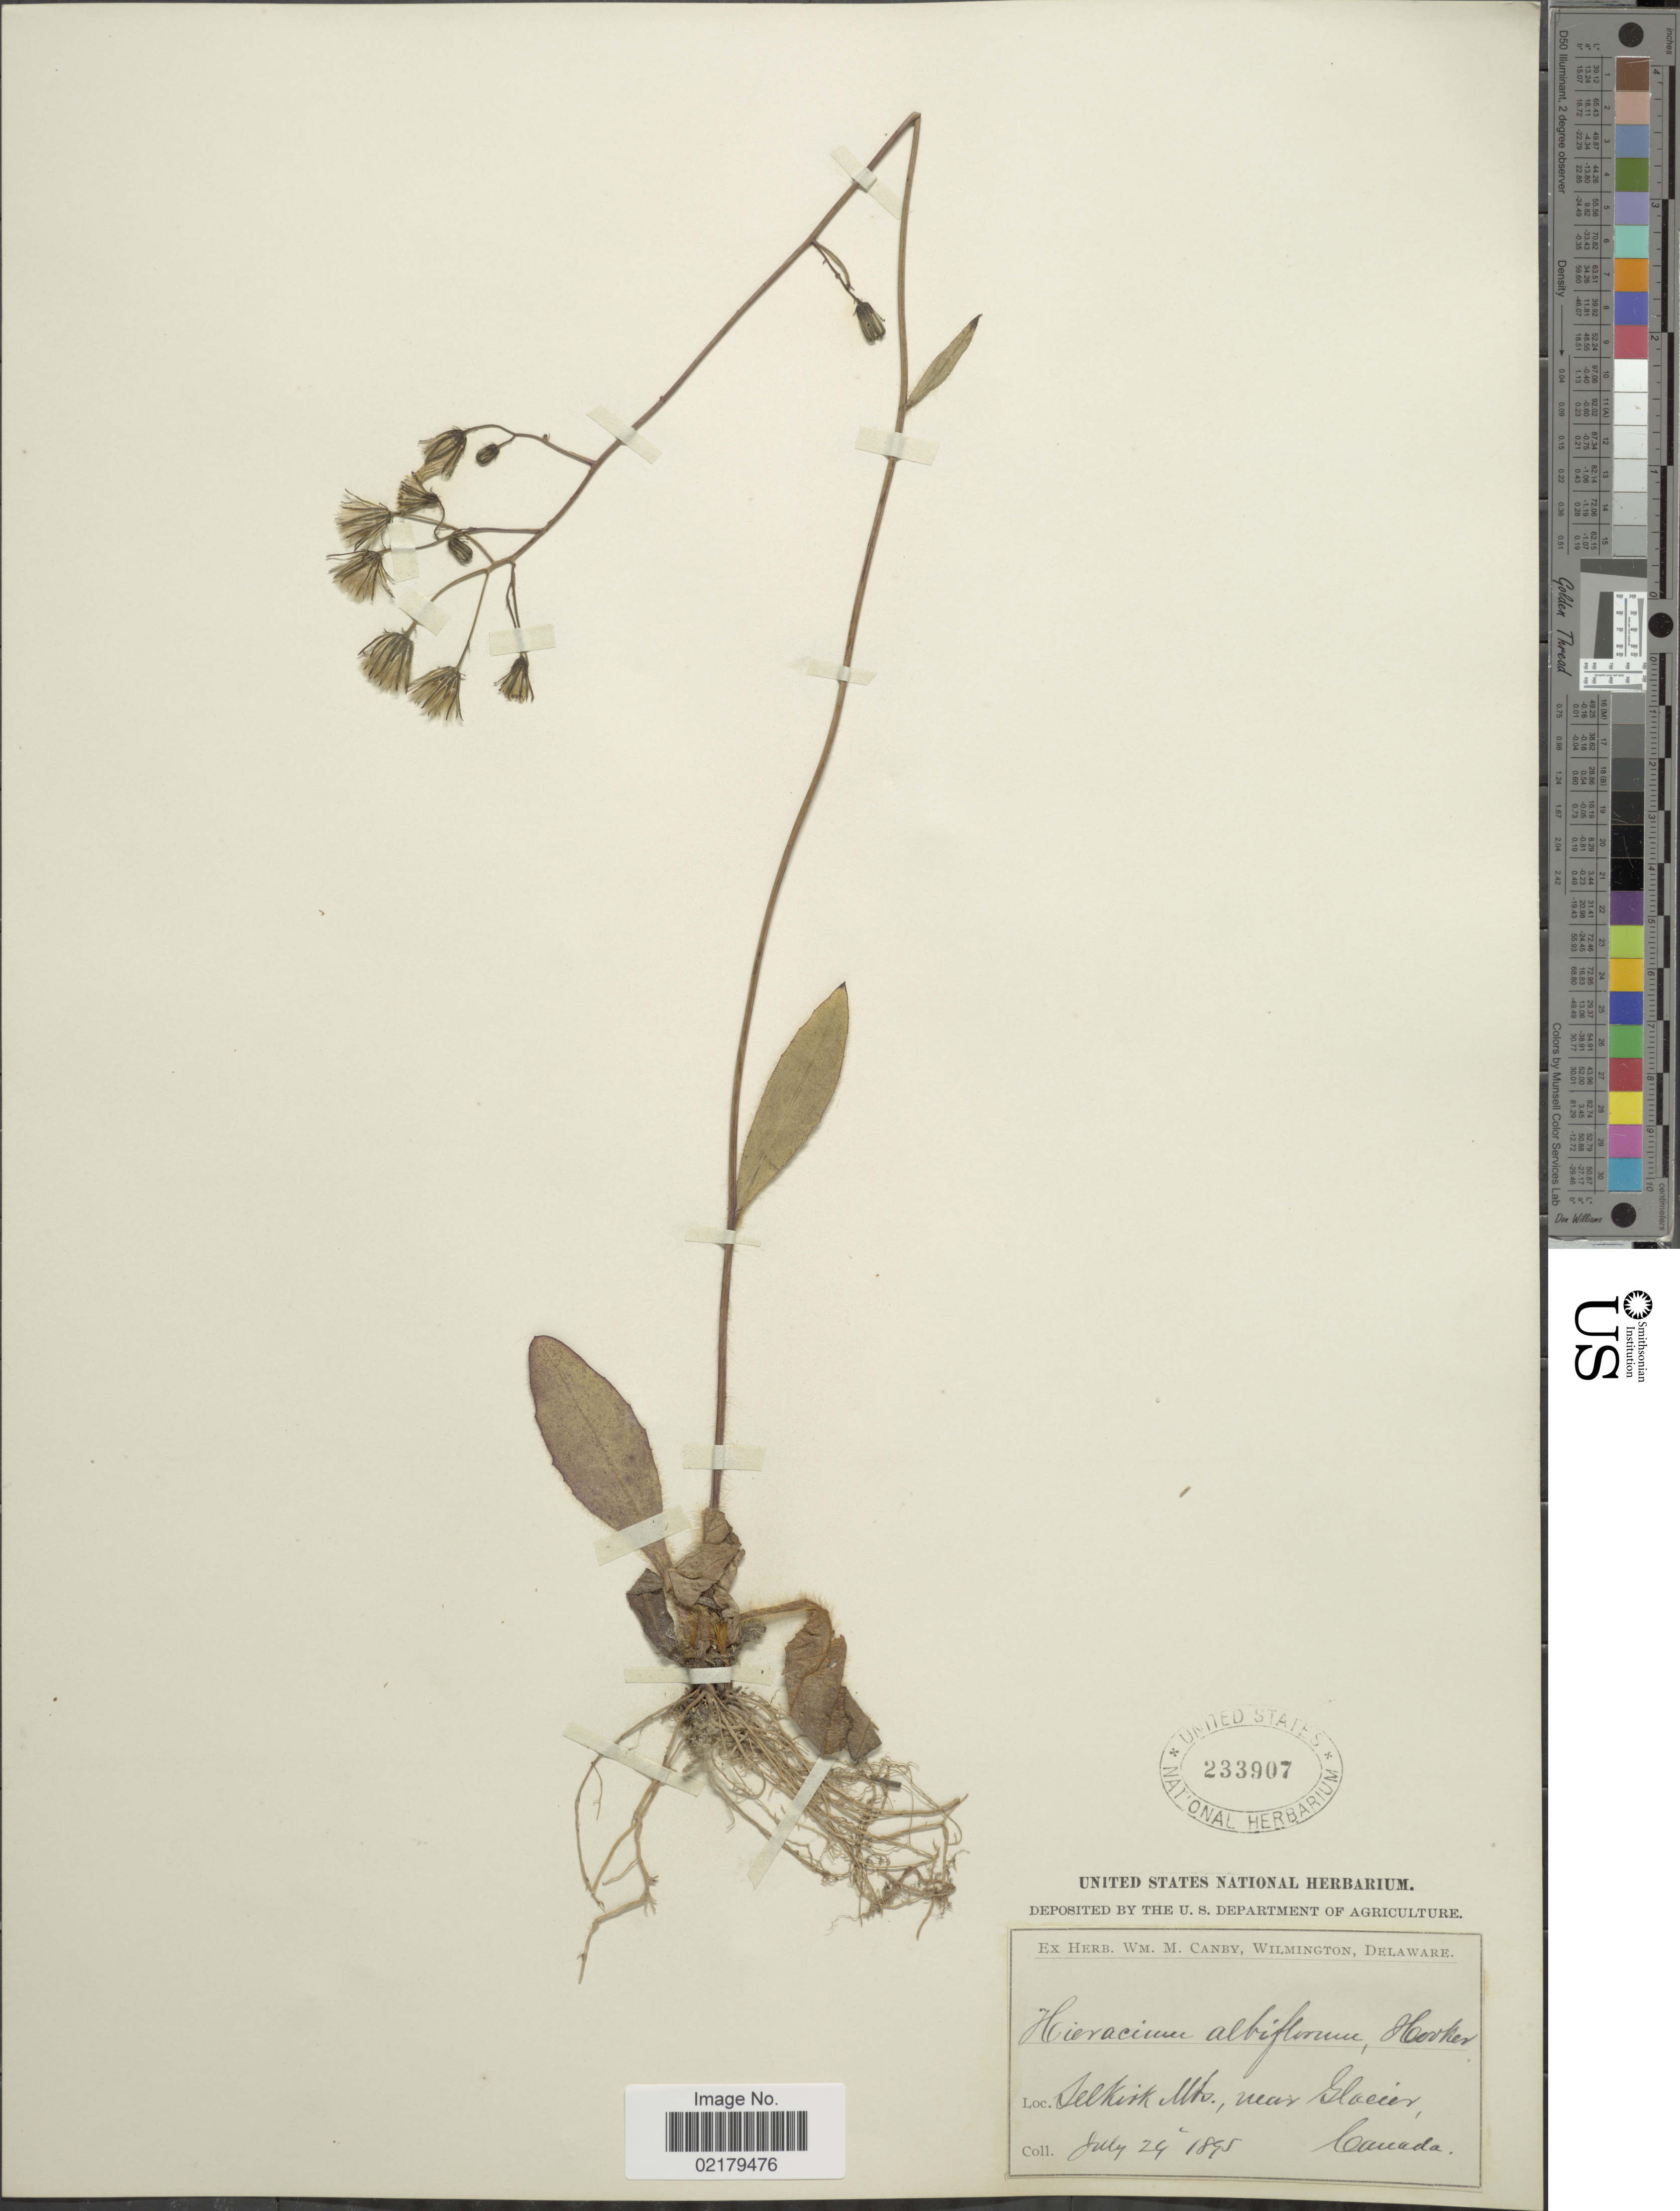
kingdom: Plantae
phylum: Tracheophyta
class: Magnoliopsida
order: Asterales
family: Asteraceae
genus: Hieracium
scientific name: Hieracium albiflorum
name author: Hook.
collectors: ex herb. W.M. Canby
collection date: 1895-07-24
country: Canada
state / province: British Columbia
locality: Selkirk Mts., near Glacier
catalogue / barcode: US 233907